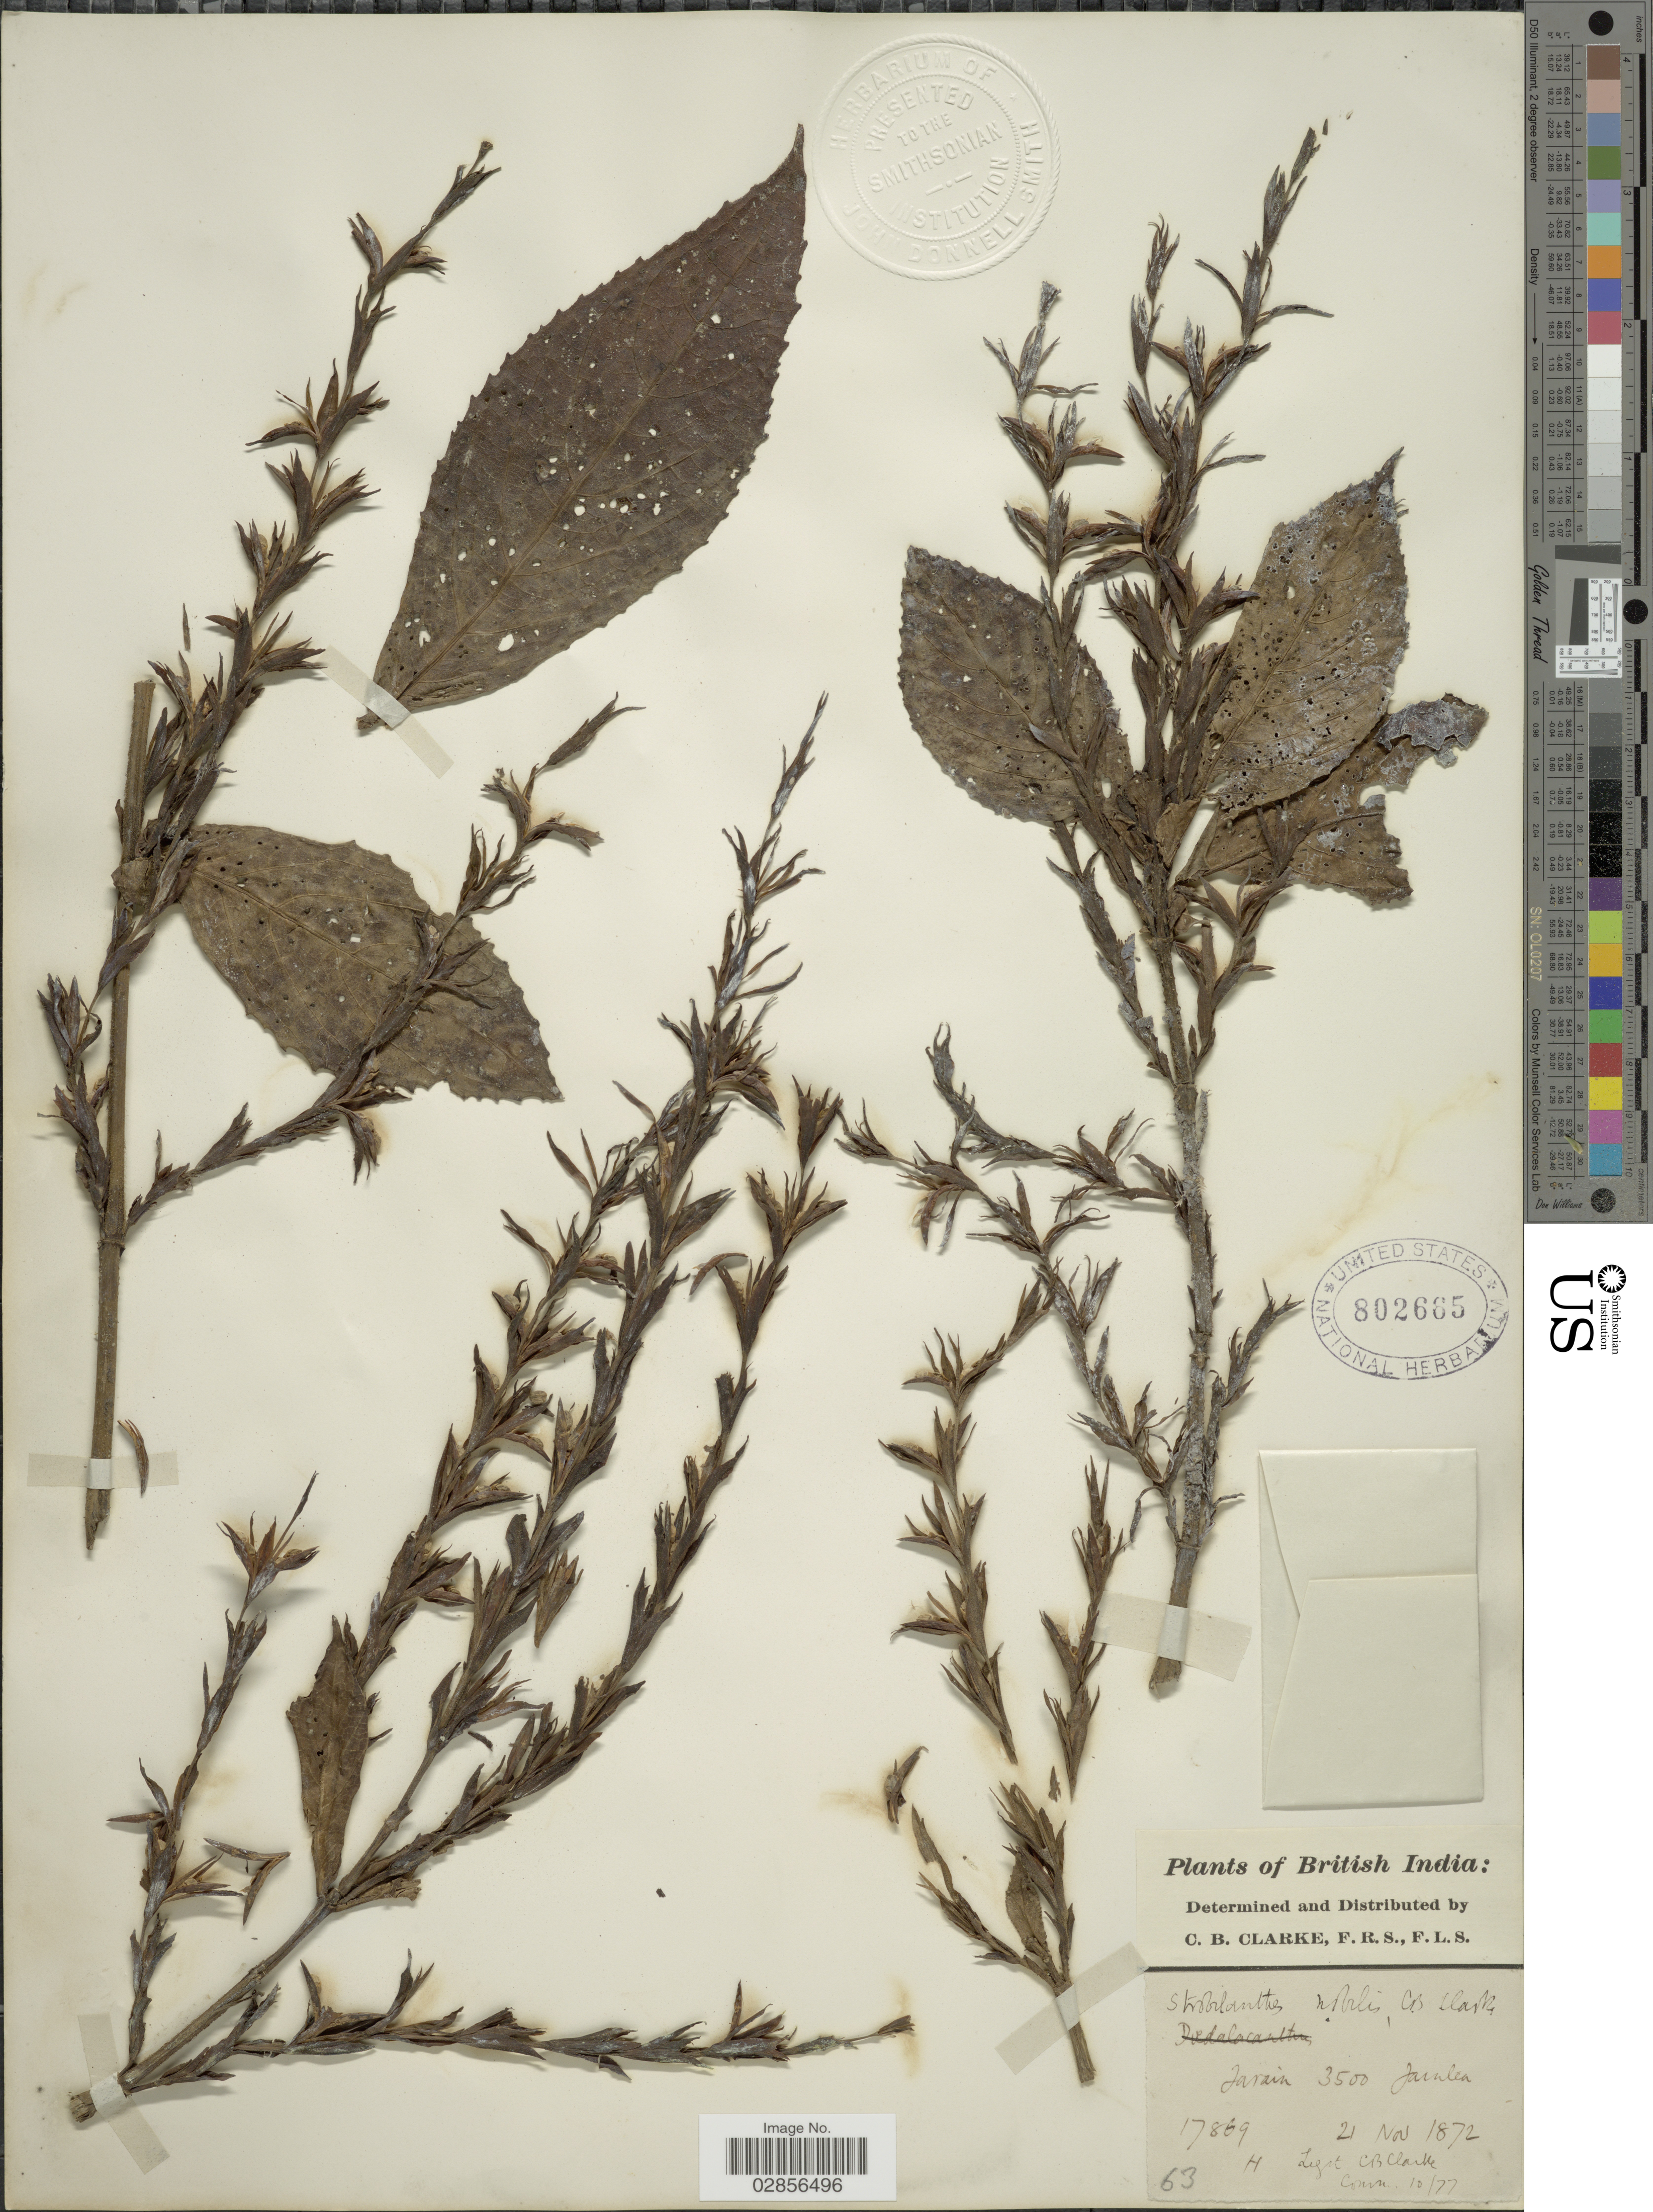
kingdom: Plantae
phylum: Tracheophyta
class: Magnoliopsida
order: Lamiales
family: Acanthaceae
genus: Strobilanthes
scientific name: Strobilanthes nobilis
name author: C.B. Clarke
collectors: C. B. Clarke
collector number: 17869H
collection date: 1872-11-21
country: India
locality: British India. Jarain. Jaintia.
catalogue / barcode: US 802685